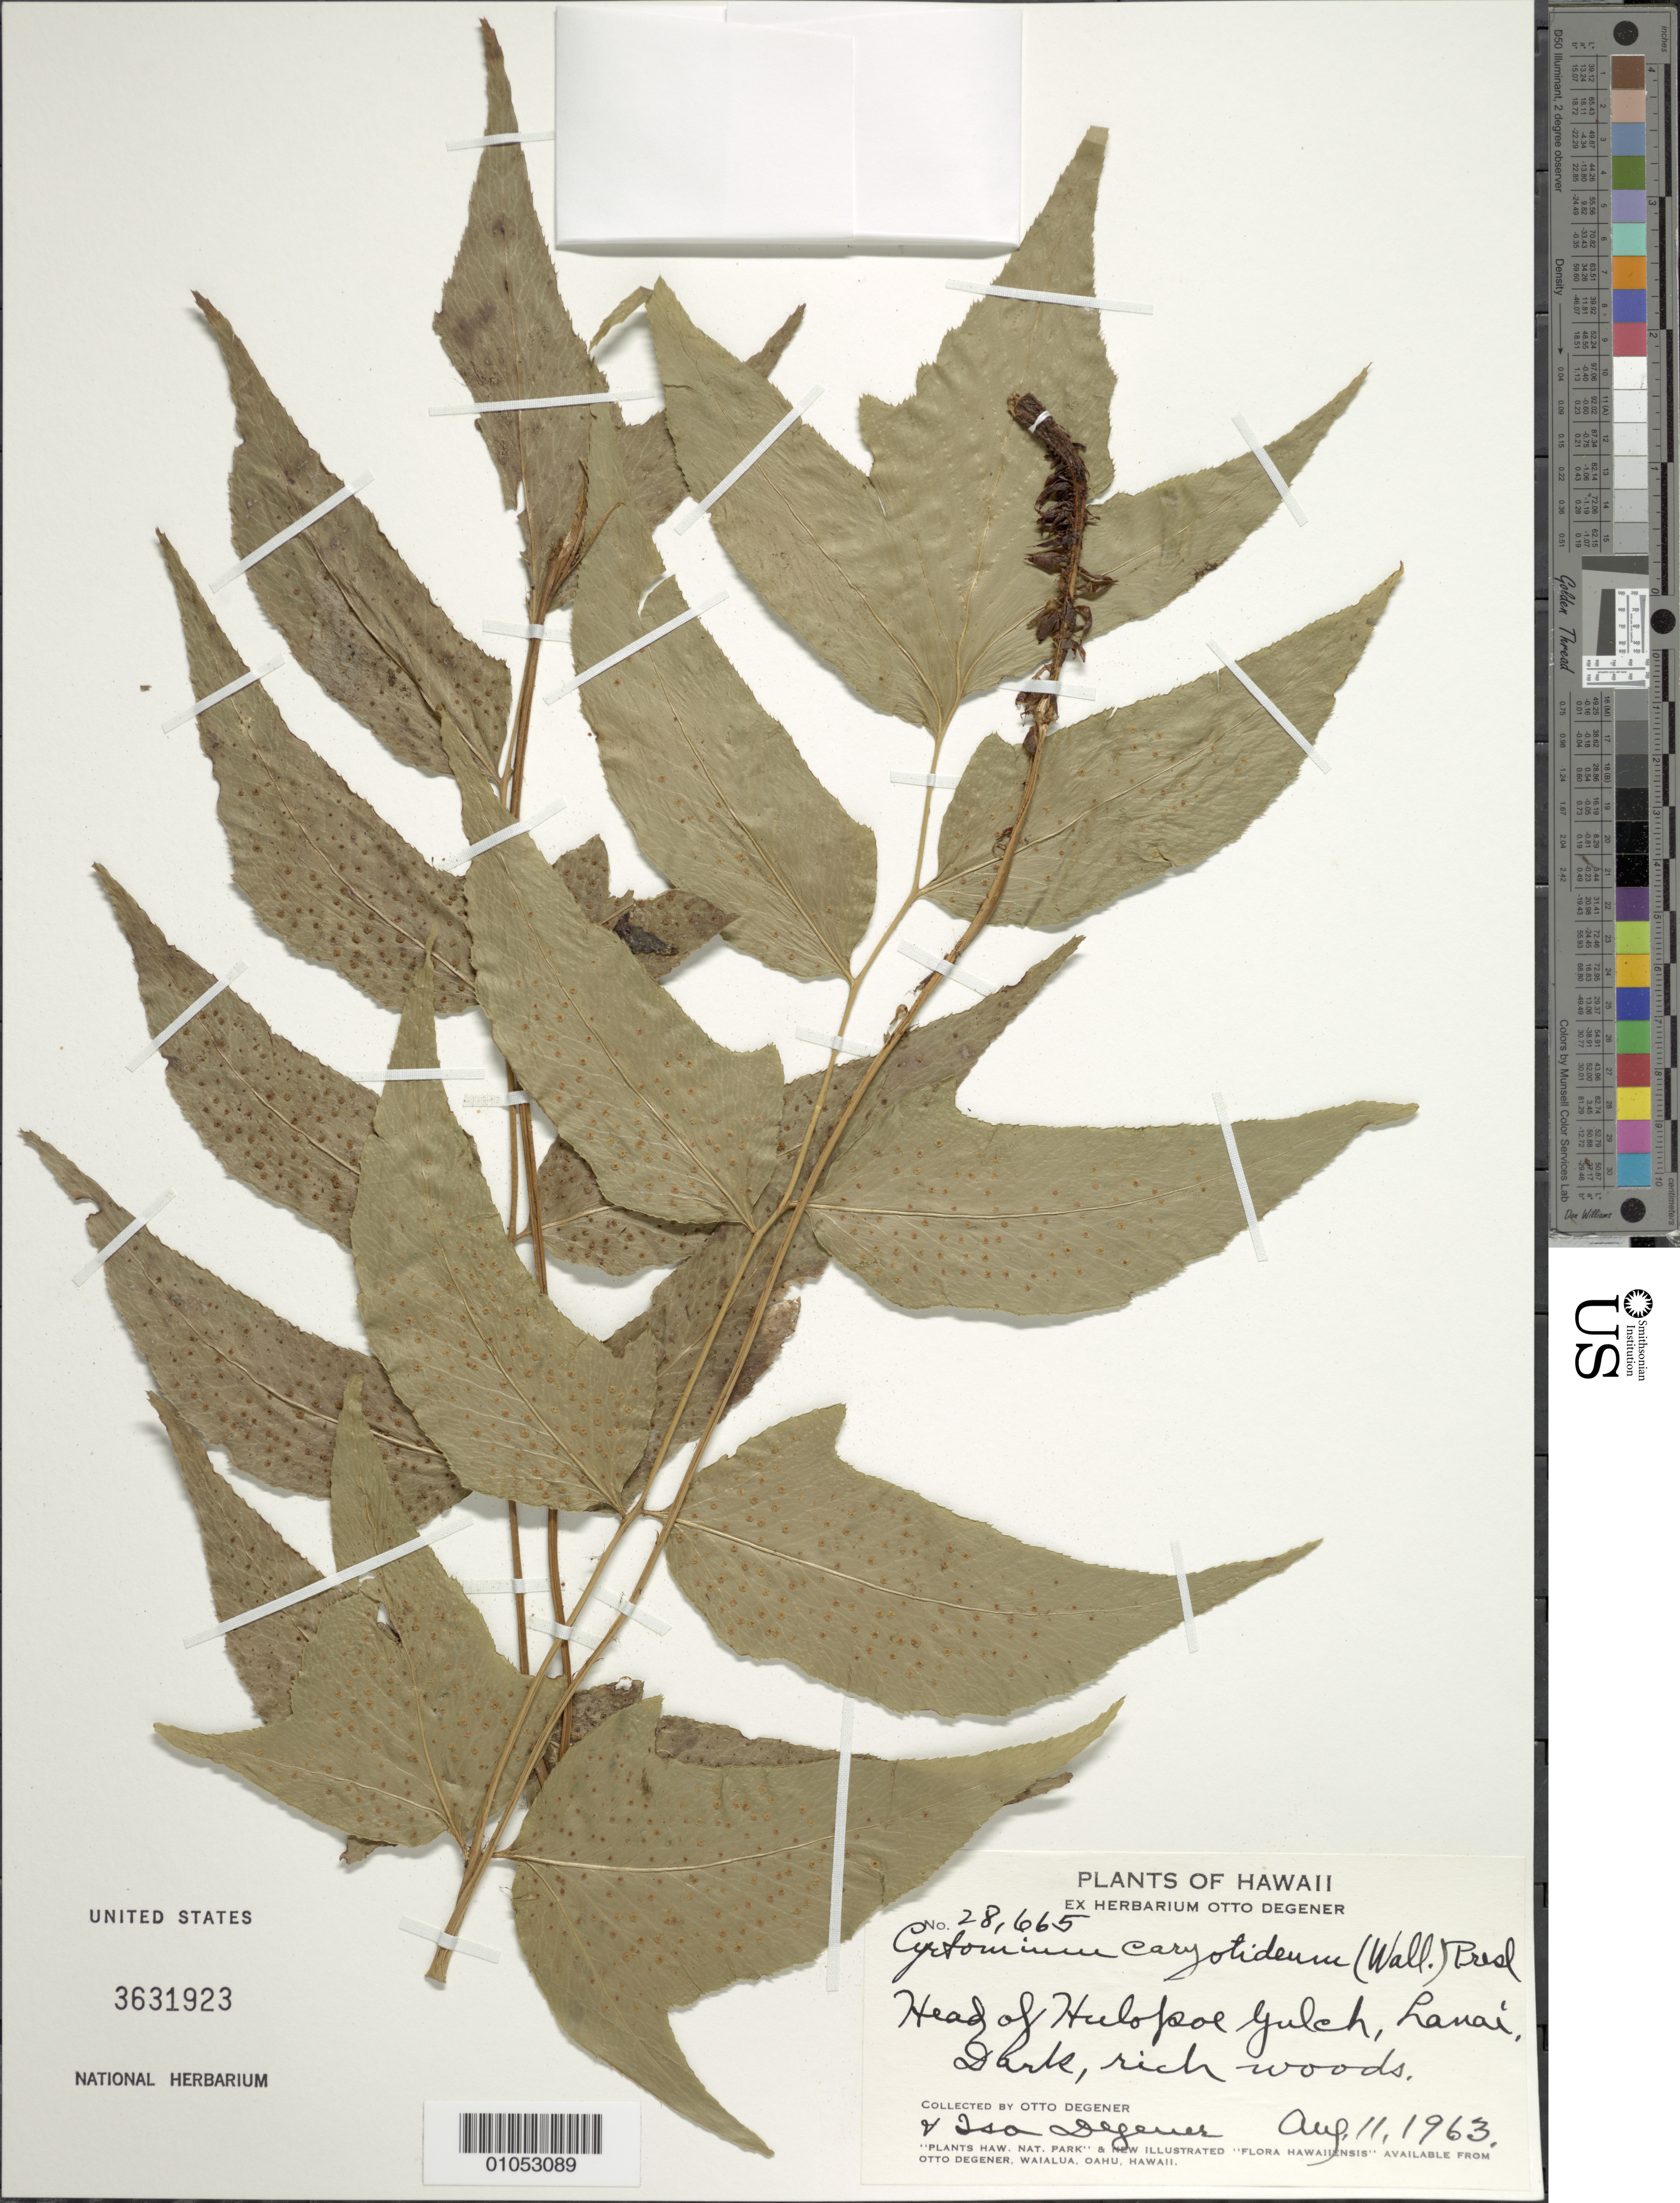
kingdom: Plantae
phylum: Tracheophyta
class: Polypodiopsida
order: Polypodiales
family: Dryopteridaceae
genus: Cyrtomium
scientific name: Cyrtomium caryotideum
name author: (Wall. ex Hook. & Grev.) C. Presl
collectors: O. Degener & I. Degener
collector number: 28665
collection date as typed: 11 Aug 1963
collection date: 1963-08-11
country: United States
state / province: Hawaii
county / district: Maui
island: Lana'i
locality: Head of Hulopoe Gulch.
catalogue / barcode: US 3631923